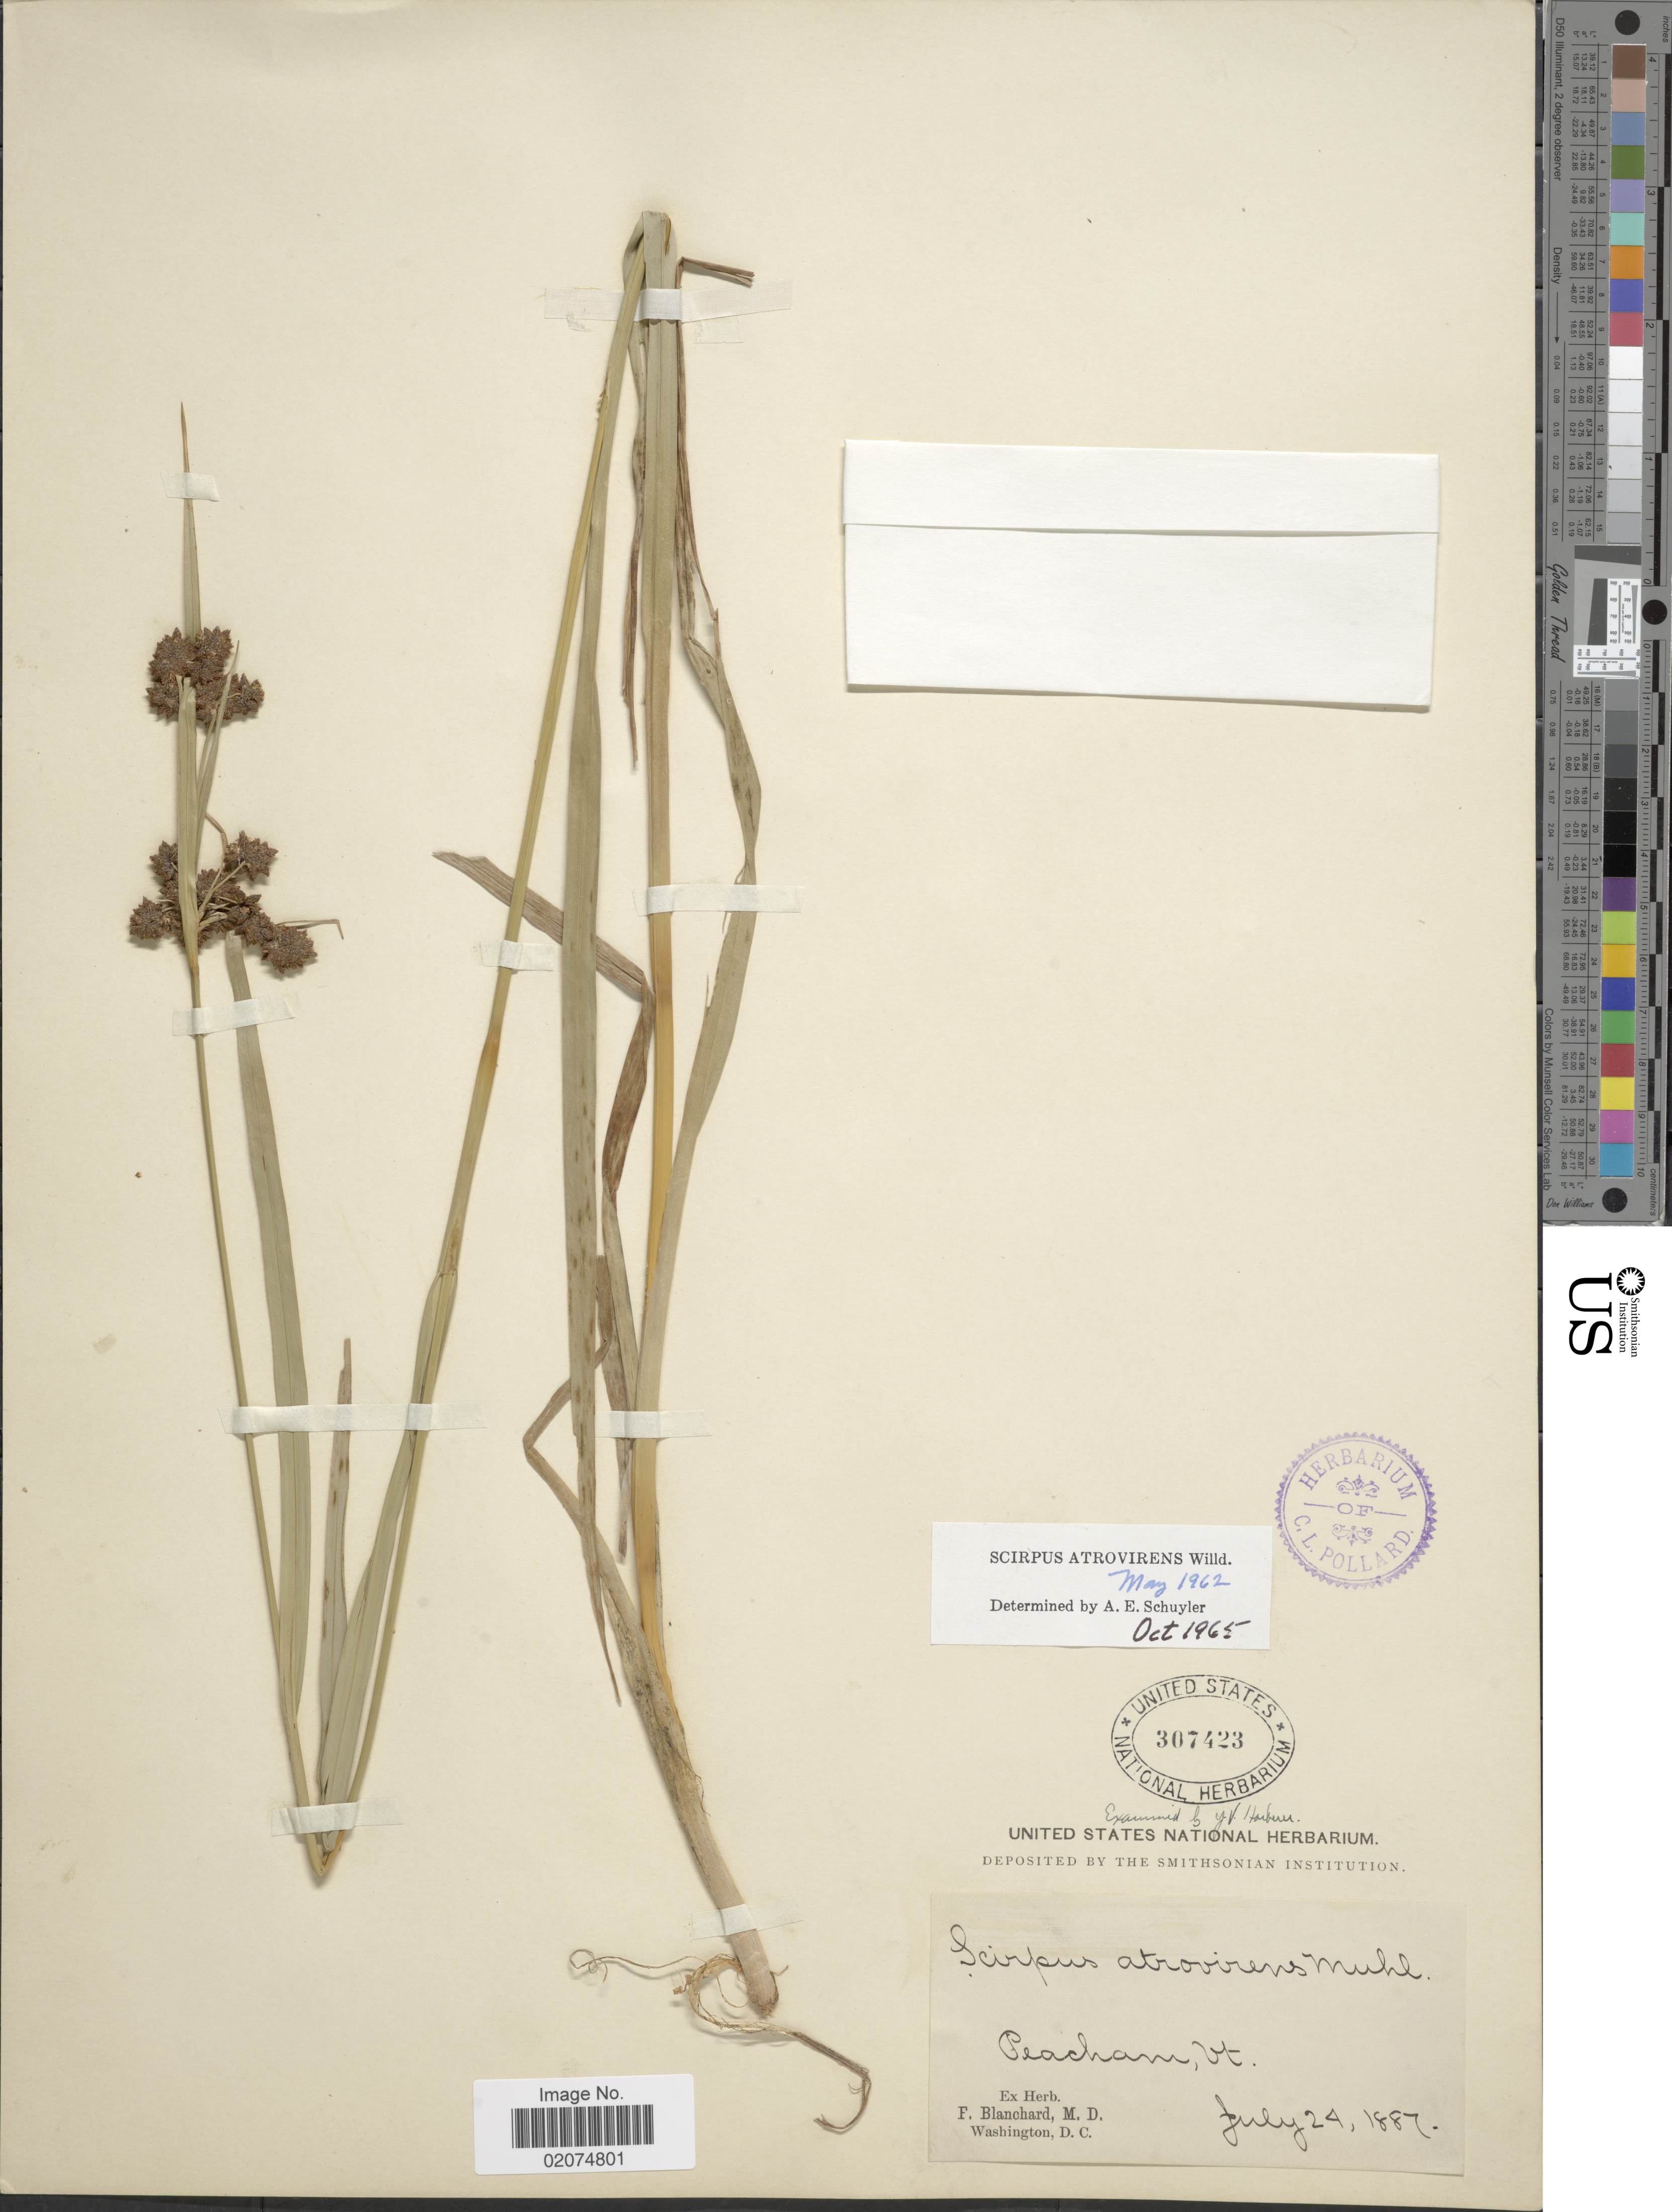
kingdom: Plantae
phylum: Tracheophyta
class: Liliopsida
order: Poales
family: Cyperaceae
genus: Scirpus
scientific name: Scirpus atrovirens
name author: Willd.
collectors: ex herb. F. Blanchard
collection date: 1887-07-24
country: United States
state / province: Vermont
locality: Peacham, Vt.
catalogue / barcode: US 307423